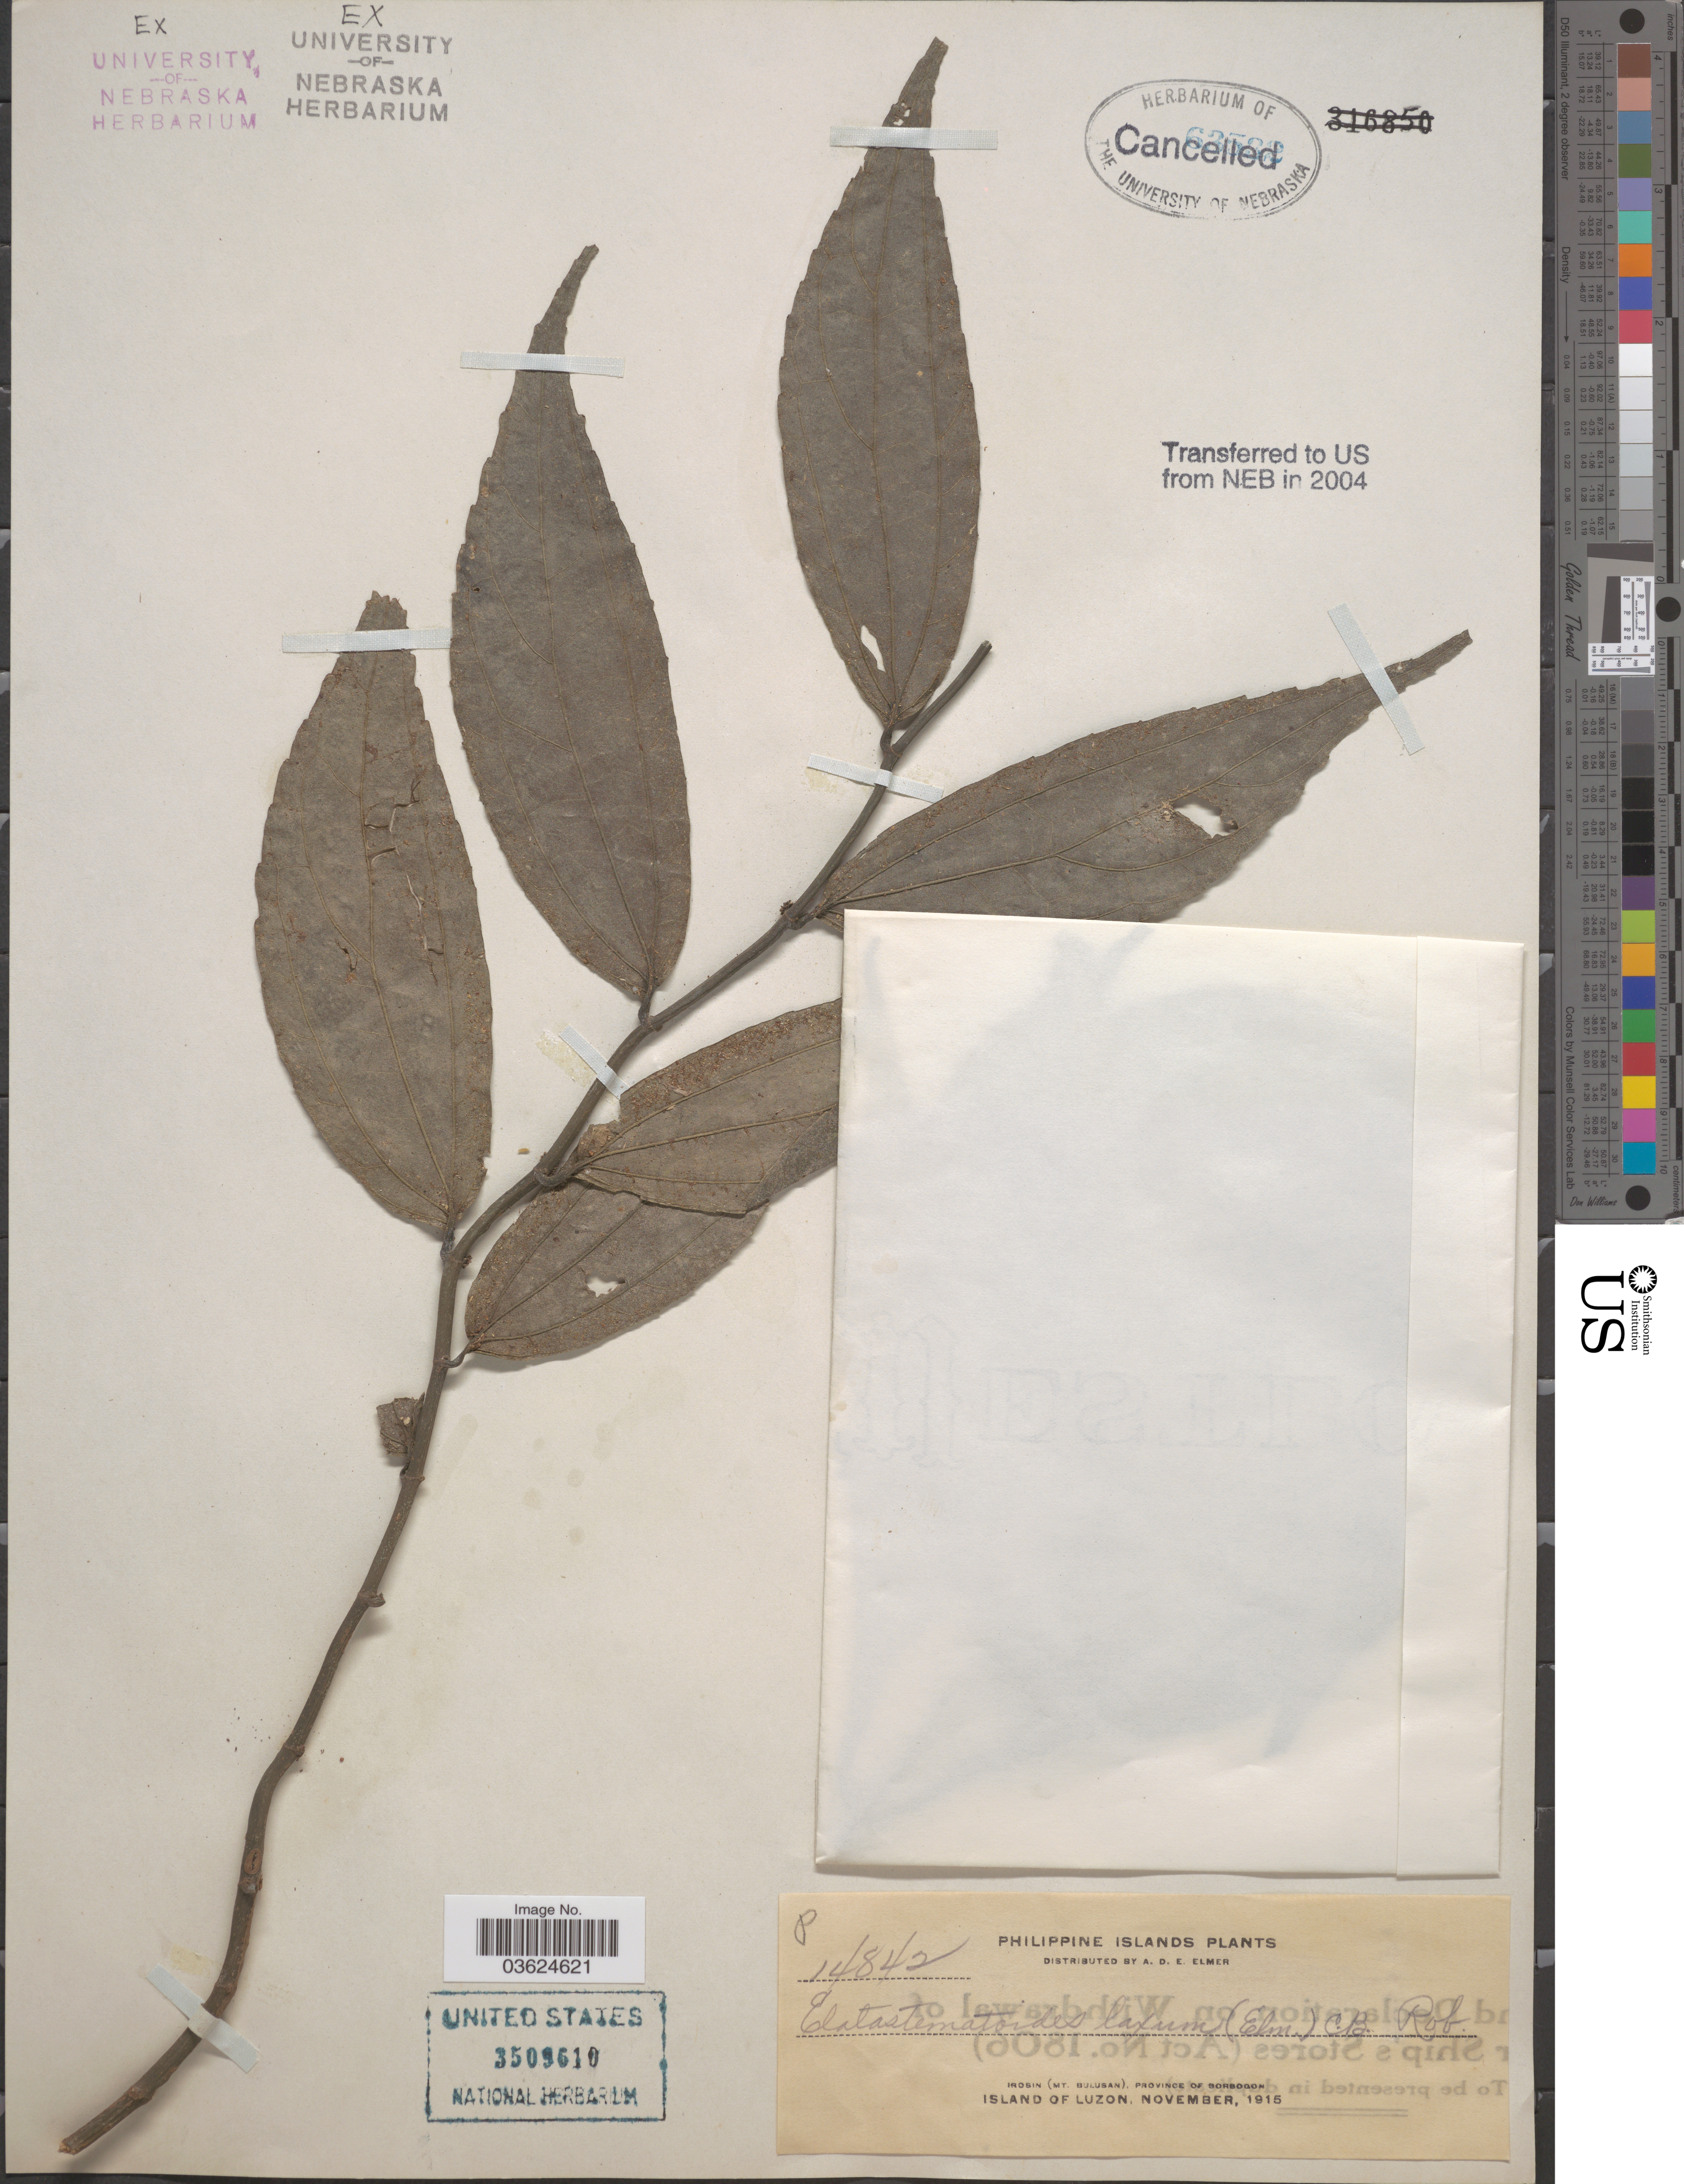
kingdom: Plantae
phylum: Tracheophyta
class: Magnoliopsida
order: Rosales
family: Urticaceae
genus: Elatostematoides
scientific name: Elatostematoides laxum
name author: (Elmer) C.B. Rob.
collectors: A. D. E. Elmer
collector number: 14842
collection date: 1915-11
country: Philippines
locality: Philippine Islands. Irosin (Mt. Bulusan), Province of Sorsogon, Island of Luzon.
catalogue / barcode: US 3509610